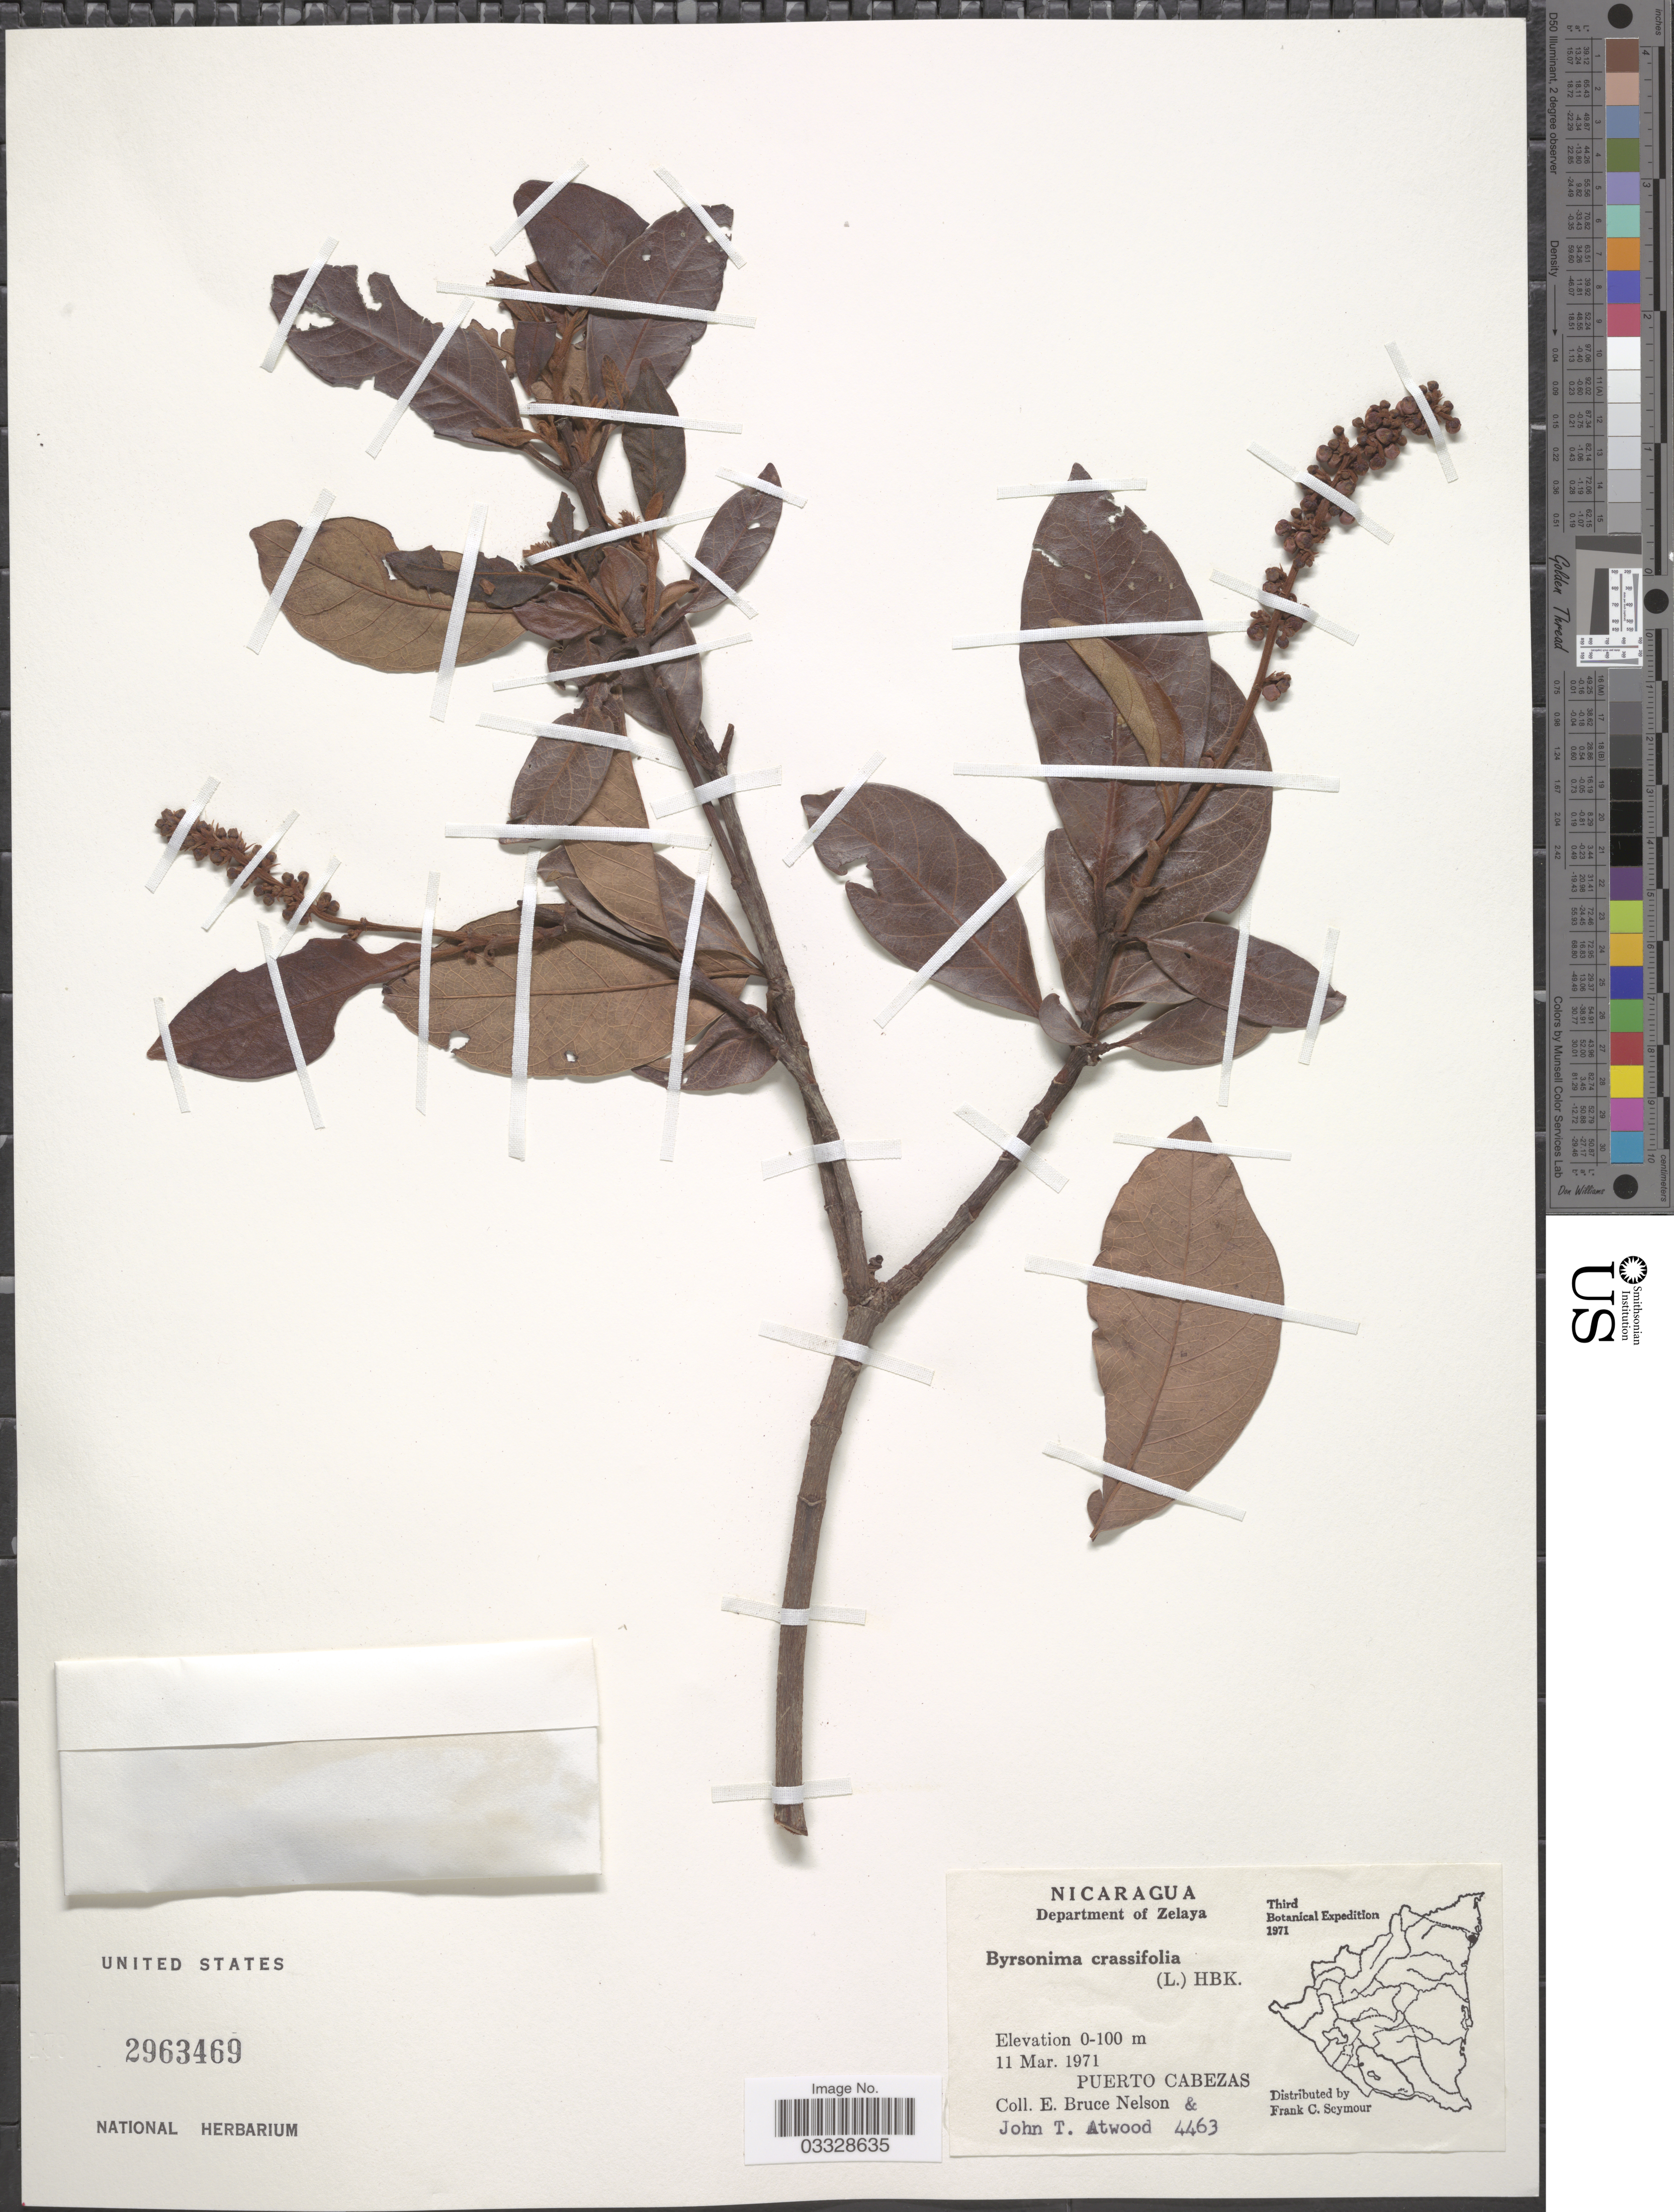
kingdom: Plantae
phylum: Tracheophyta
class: Magnoliopsida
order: Malpighiales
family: Malpighiaceae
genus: Byrsonima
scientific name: Byrsonima crassifolia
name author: (L.) Kunth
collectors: E. B. Nelson & J. T. Atwood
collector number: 4463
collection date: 1971-03-11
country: Nicaragua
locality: Department of Zelaya. Puerto Cabezas.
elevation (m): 0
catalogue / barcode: US 2963469